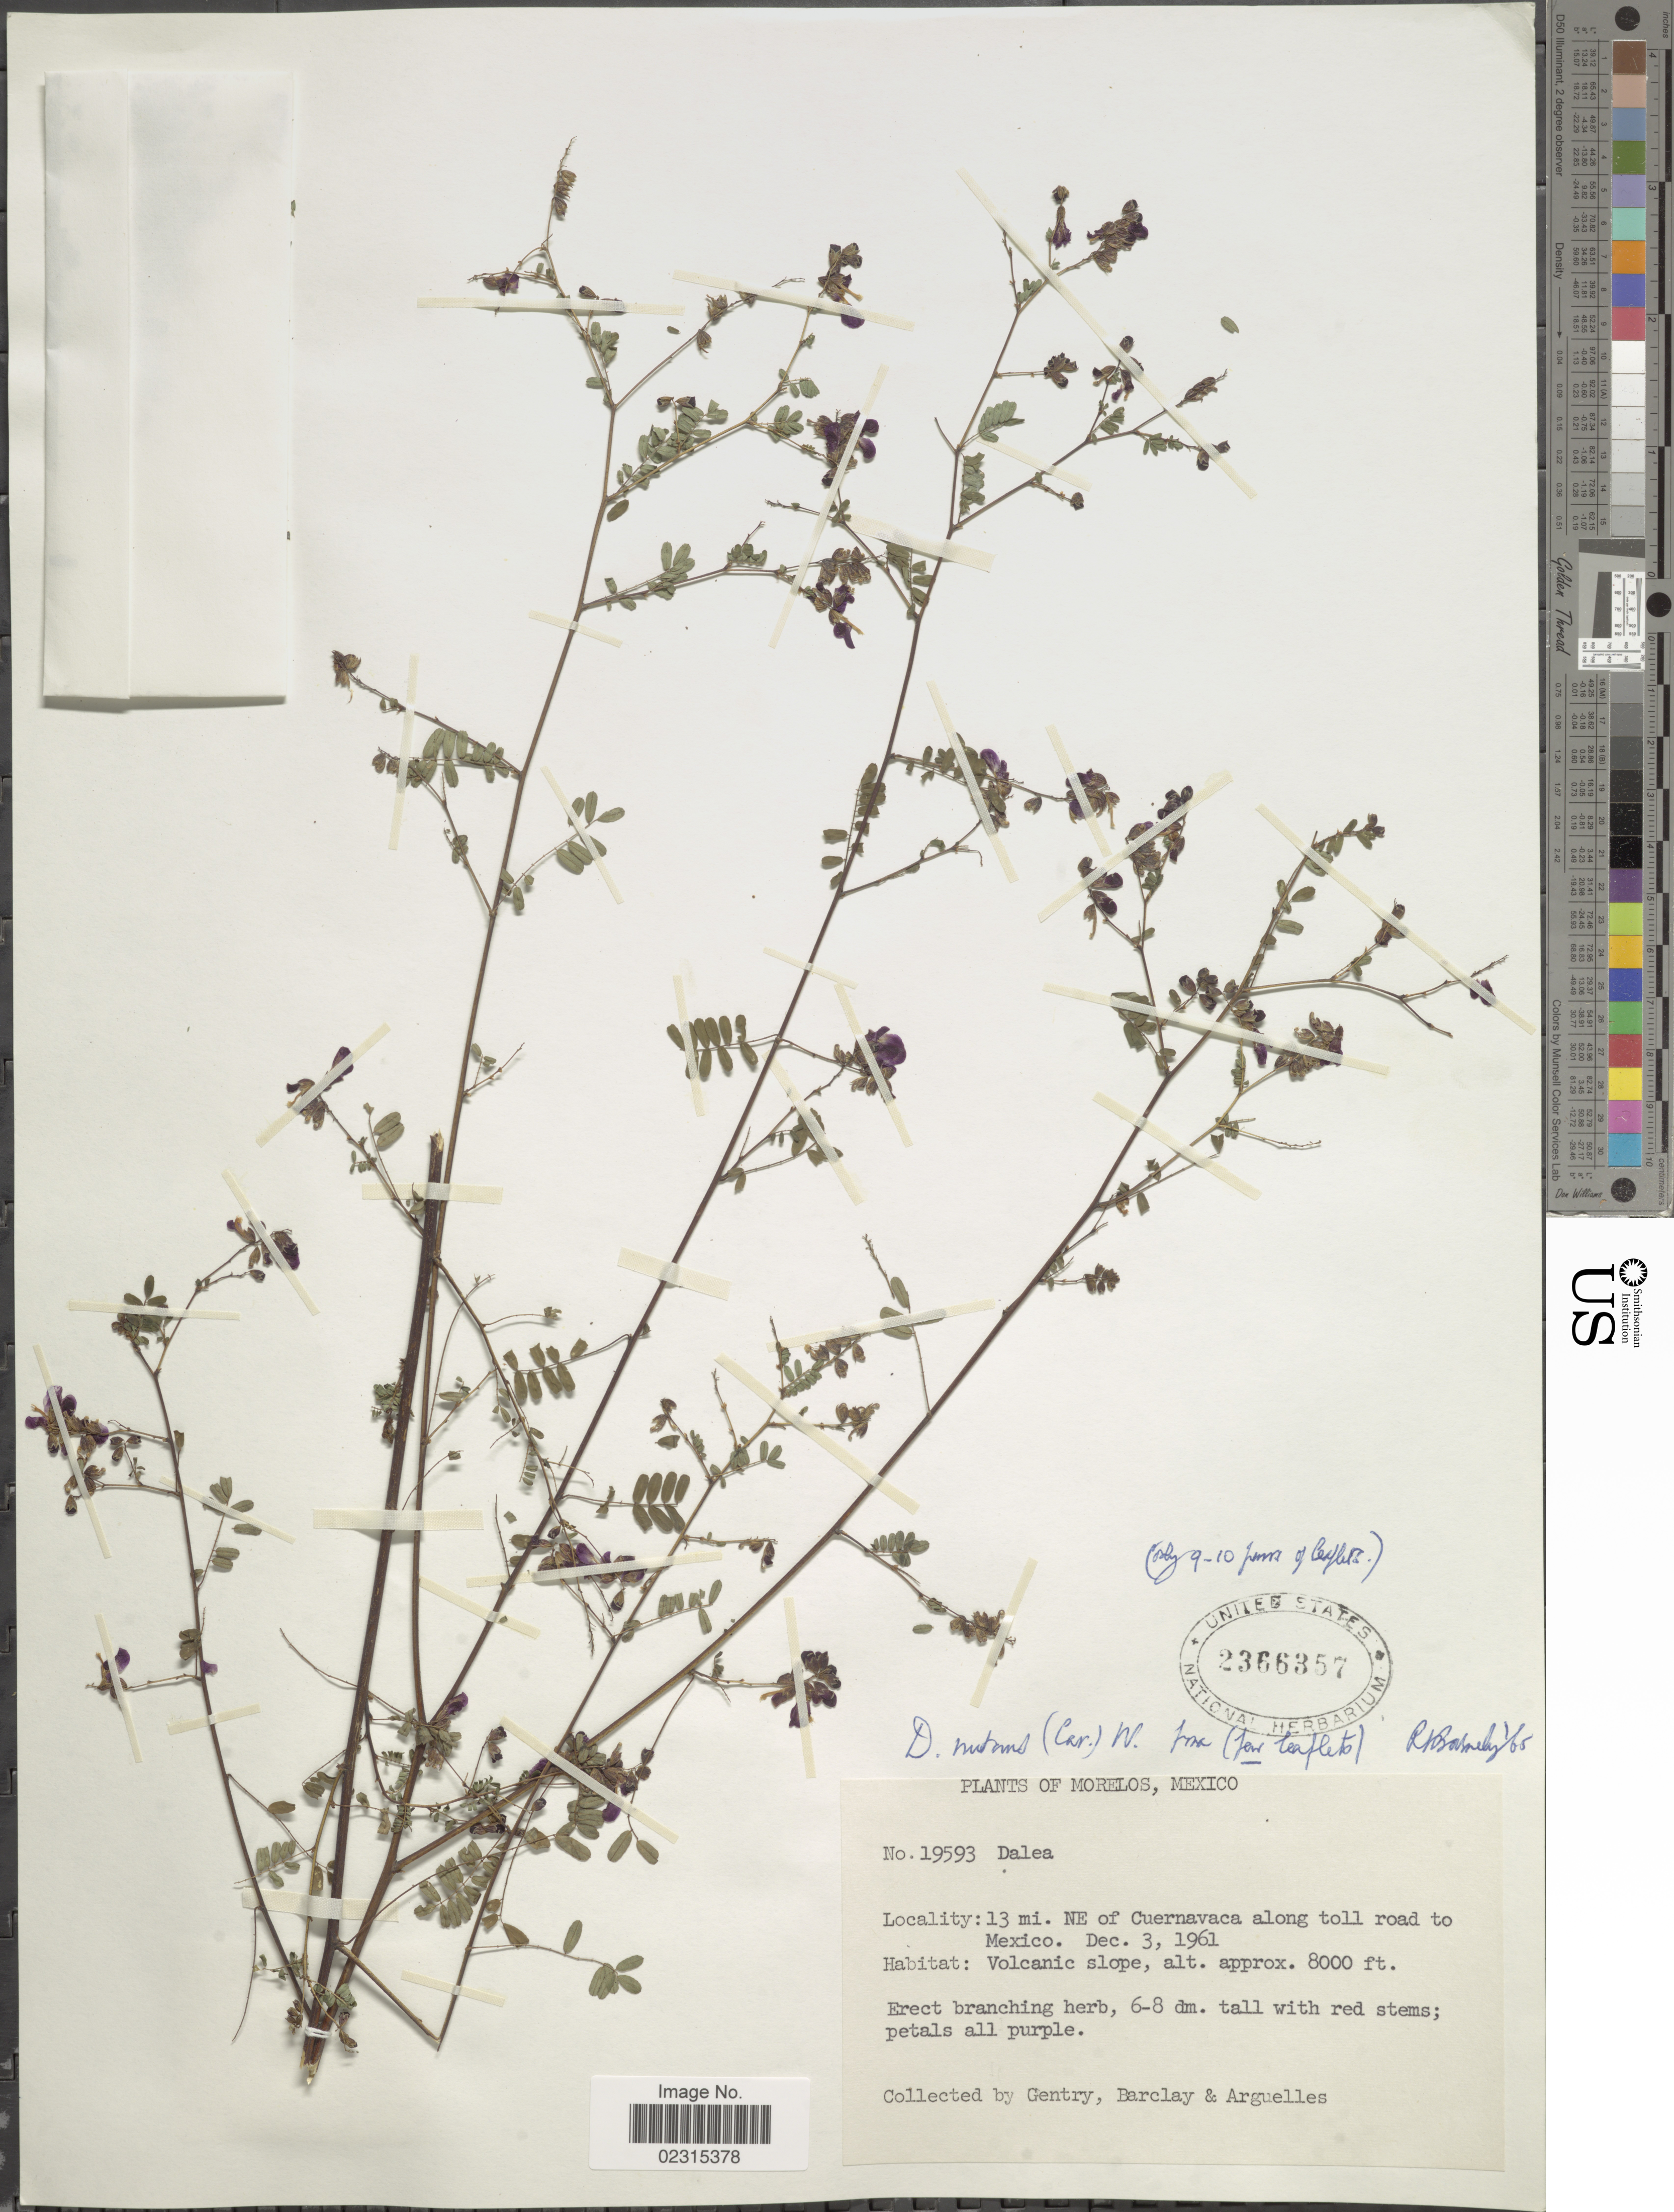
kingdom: Plantae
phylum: Tracheophyta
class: Magnoliopsida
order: Fabales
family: Fabaceae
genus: Marina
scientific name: Marina nutans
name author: (Cav.) Barneby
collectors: Gentry, --, -- Barclay & Arguelles, --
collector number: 19593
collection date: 1961-12-03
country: Mexico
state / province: Morelos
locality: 13 mi. NE of Cuernavaca along toll road to Mexico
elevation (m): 2438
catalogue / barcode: US 2366357